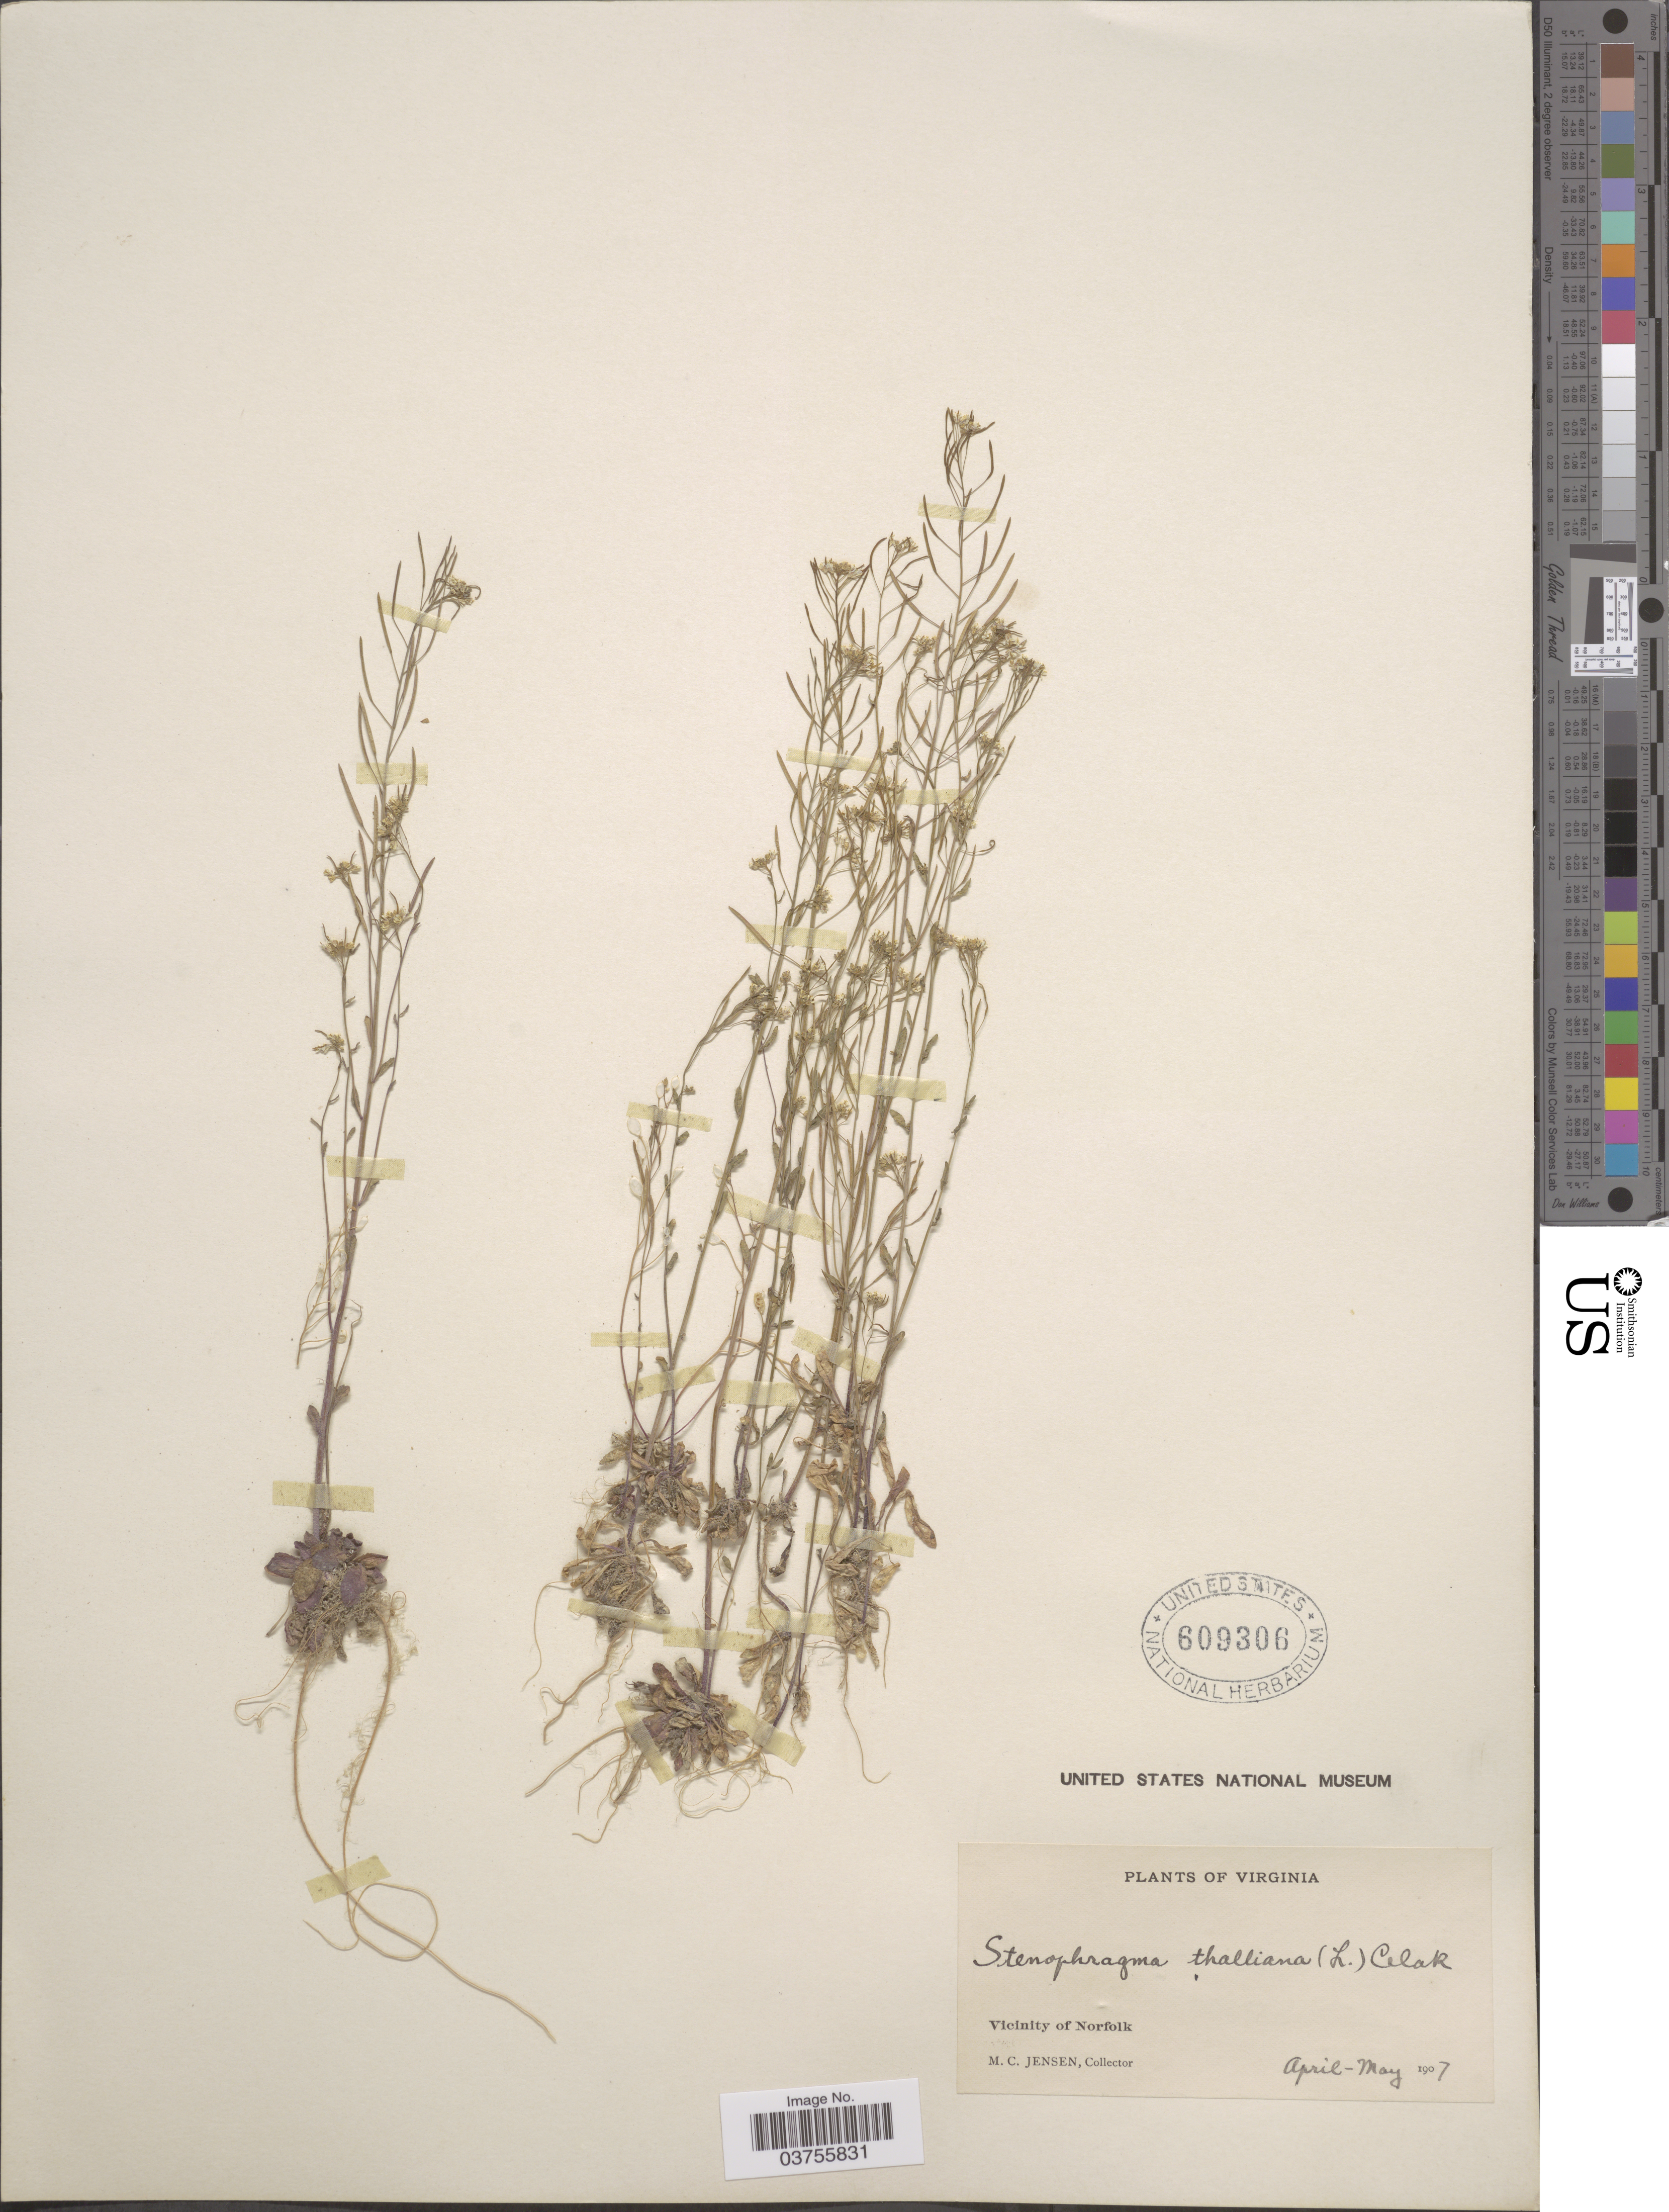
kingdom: Plantae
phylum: Tracheophyta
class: Magnoliopsida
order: Brassicales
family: Brassicaceae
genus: Arabidopsis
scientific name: Arabidopsis thaliana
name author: (L.) Heynh.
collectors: M. C. Jensen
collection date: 1907-04/1907-05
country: United States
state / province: Virginia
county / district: City of Norfolk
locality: Vicinity of Norfolk.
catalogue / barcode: US 609306